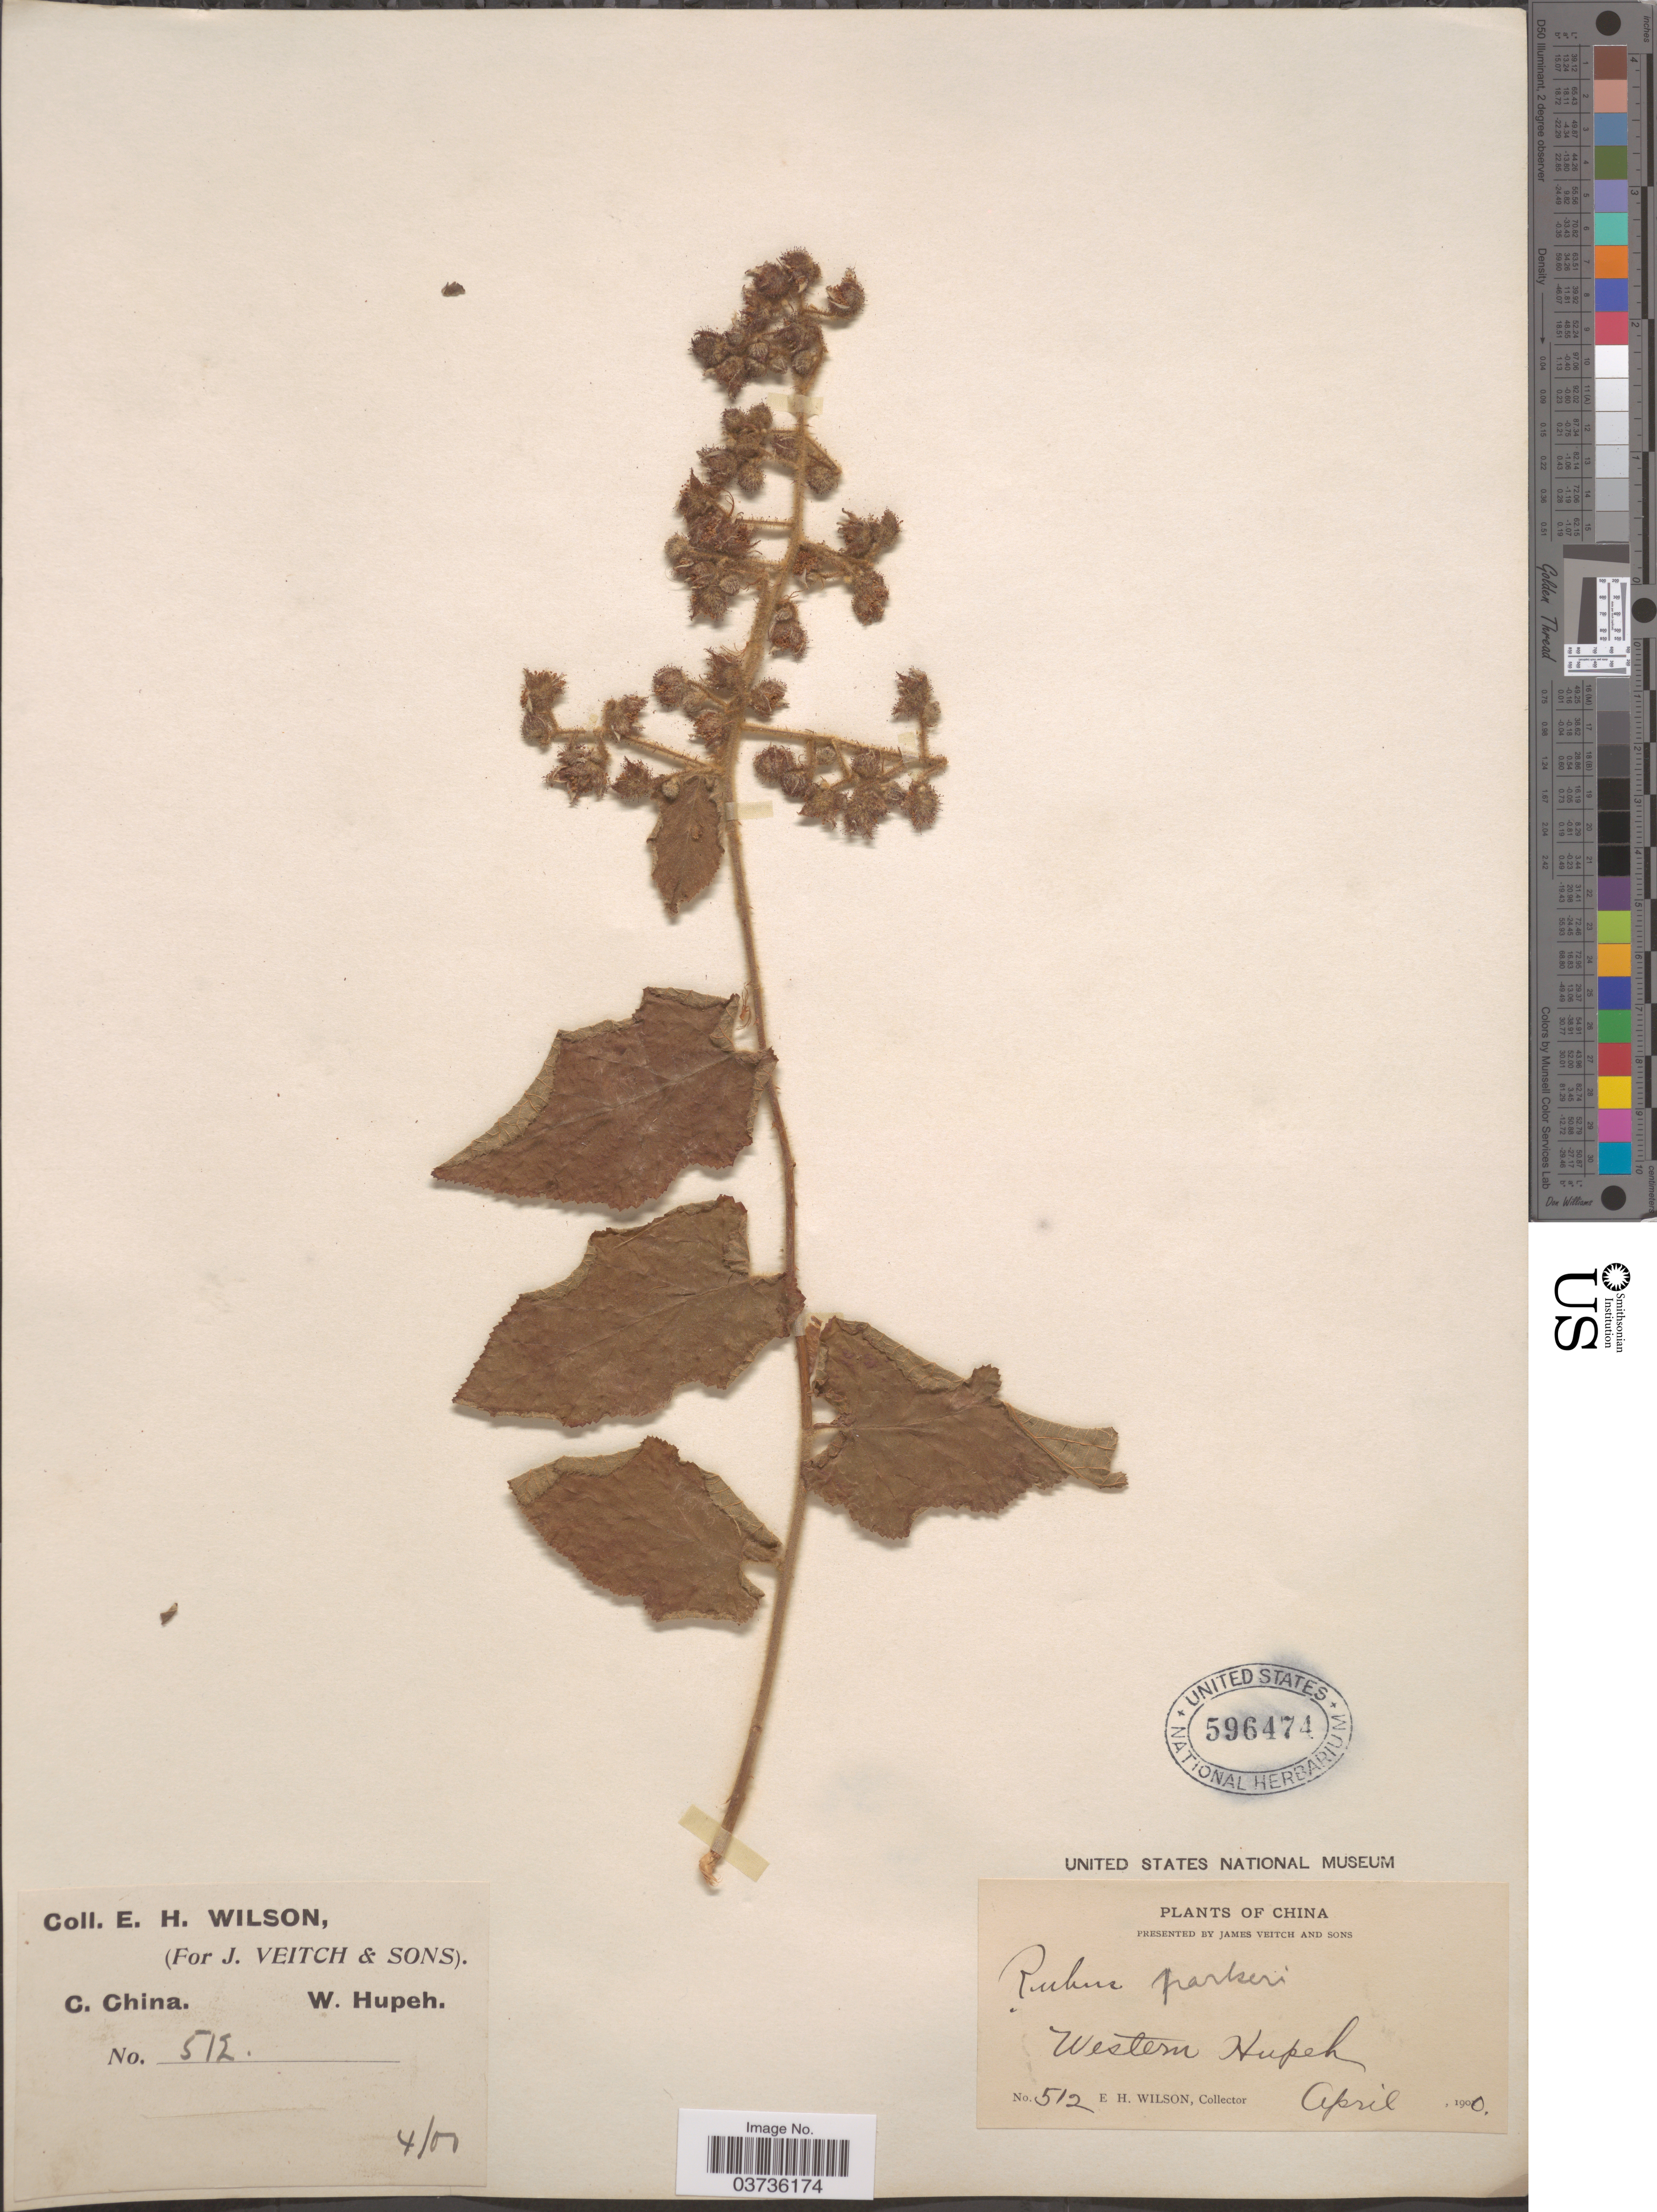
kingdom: Plantae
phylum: Tracheophyta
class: Magnoliopsida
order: Rosales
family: Rosaceae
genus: Rubus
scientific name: Rubus parkeri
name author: Hance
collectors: E. Wilson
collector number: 512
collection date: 1900-04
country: China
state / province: Hubei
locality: C. China, Western Hupeh.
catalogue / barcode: US 596474